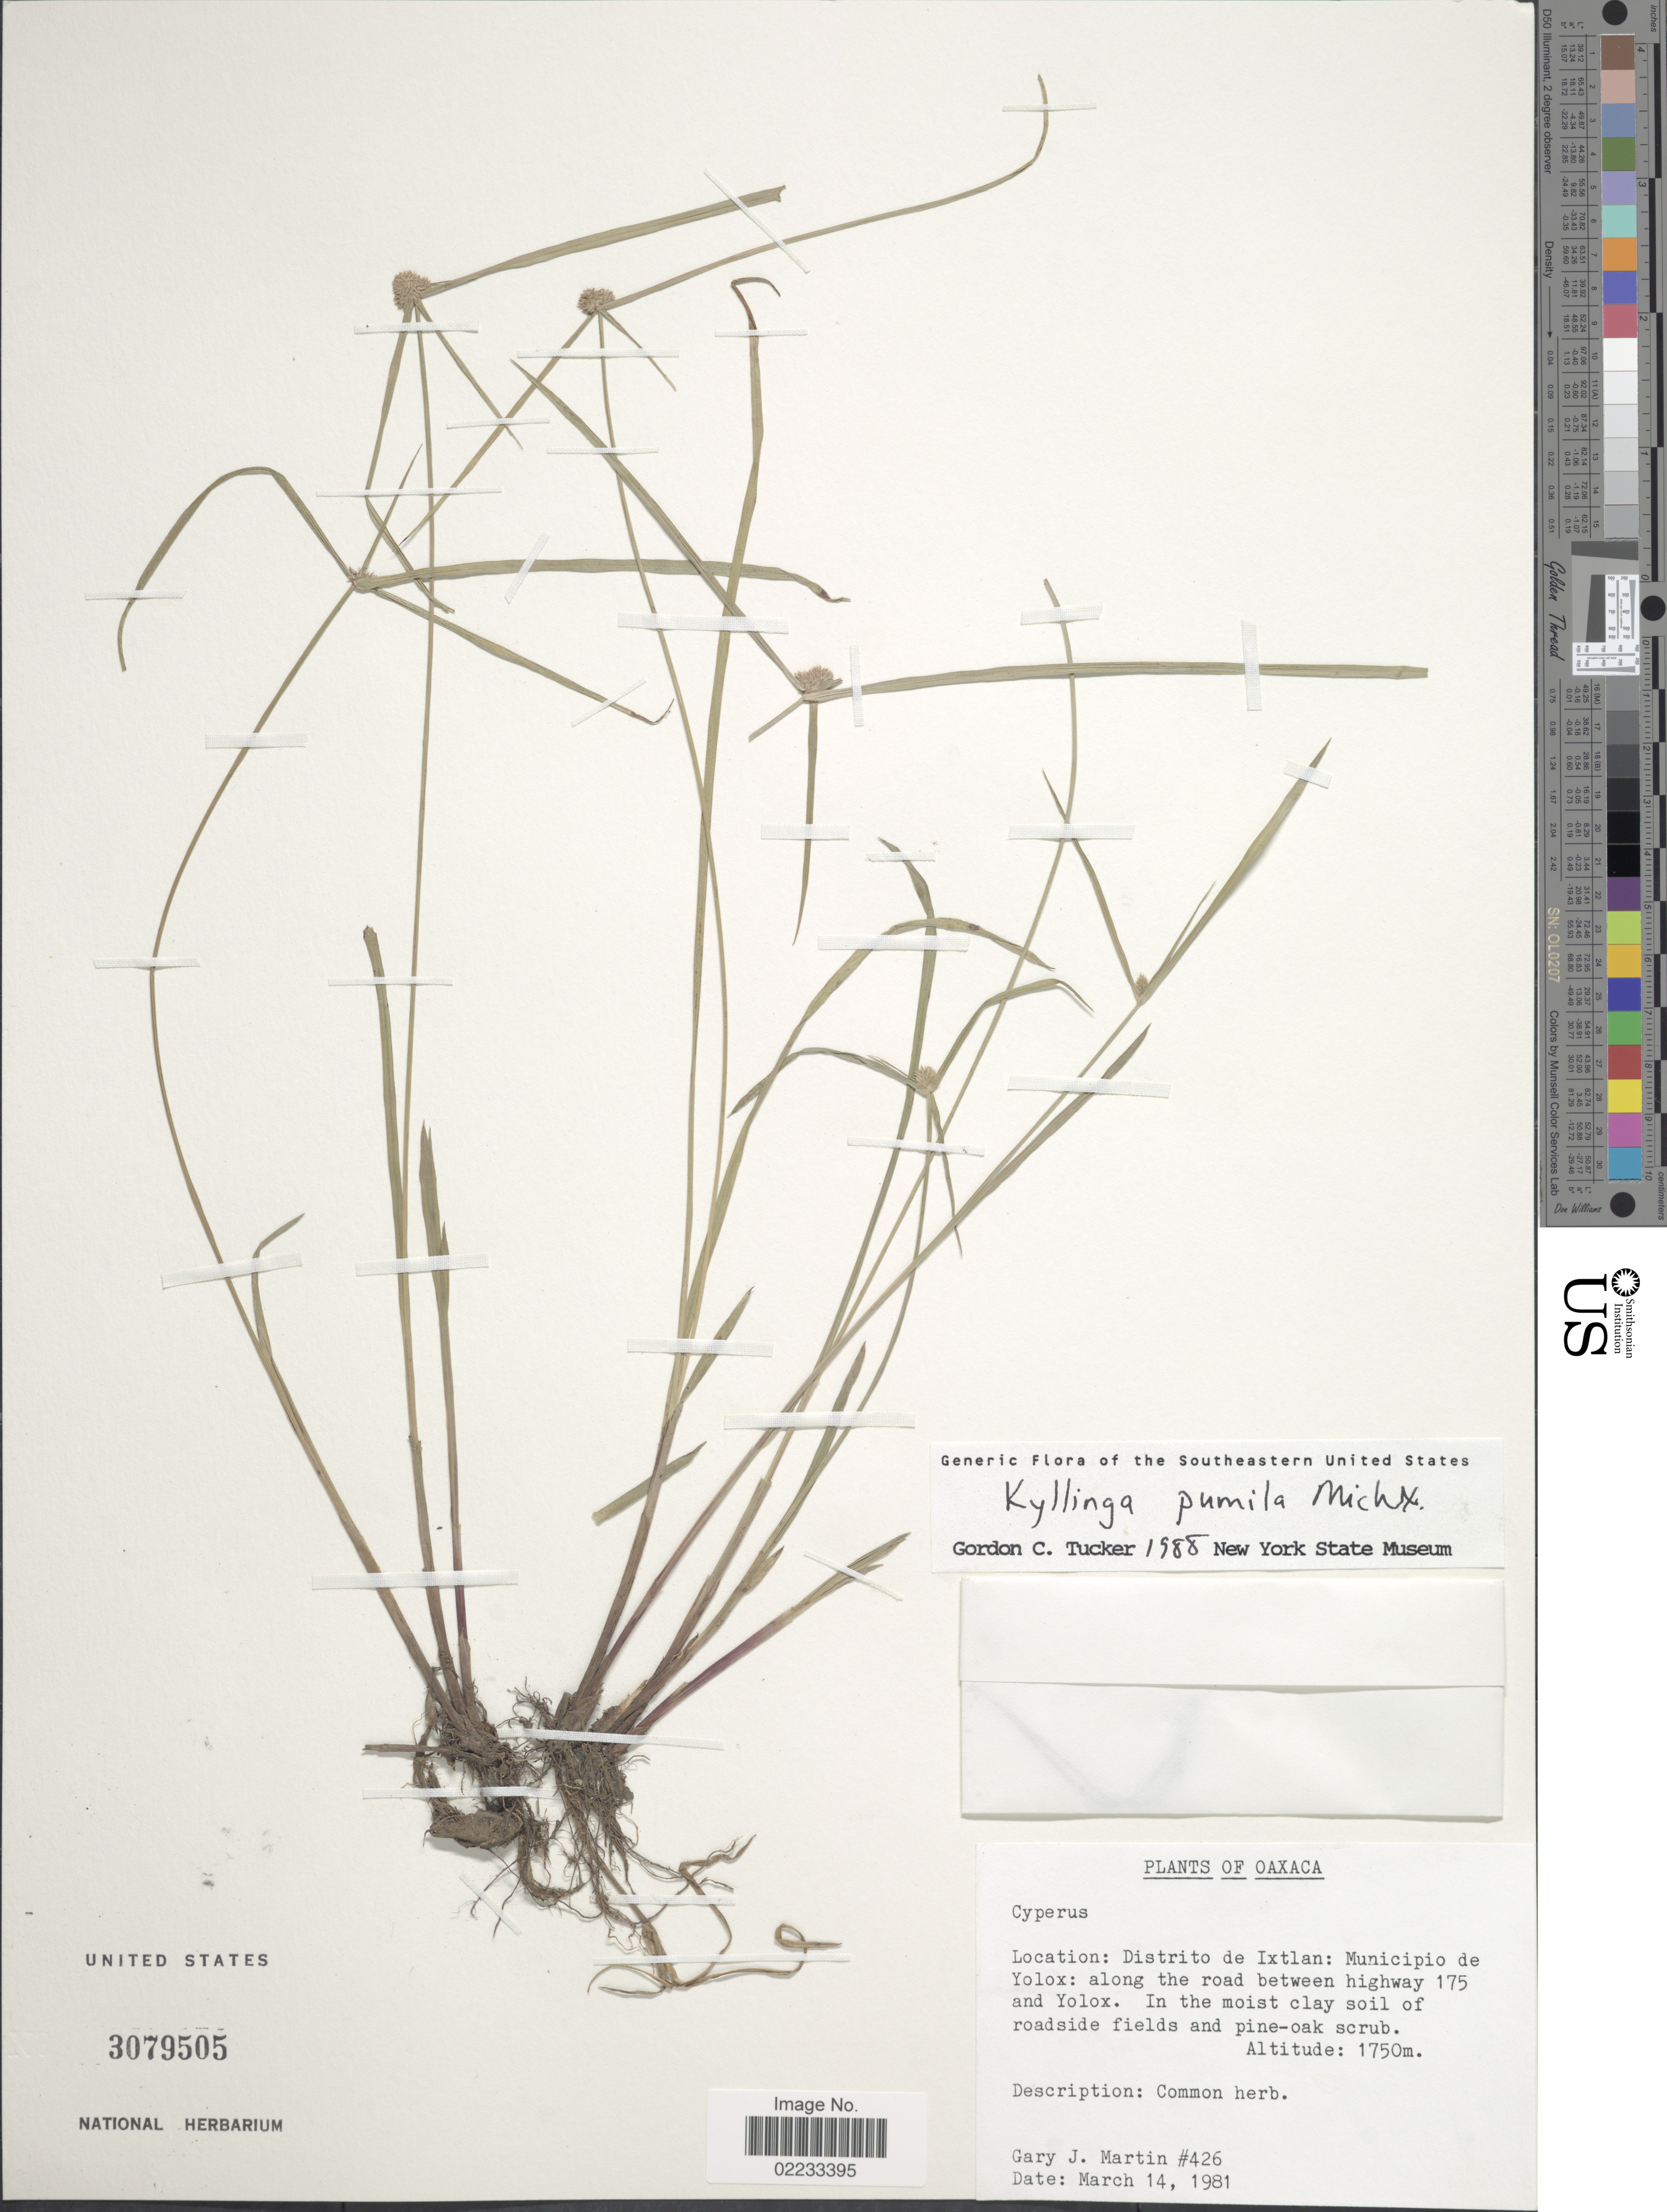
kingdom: Plantae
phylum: Tracheophyta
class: Liliopsida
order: Poales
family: Cyperaceae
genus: Cyperus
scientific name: Cyperus hortensis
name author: (Salzm. ex Steud.) Dorr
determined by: Strong, Mark T., (BOT), Smithsonian Institution - National Museum of Natural History (UNITED STATES)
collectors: G. J. Martin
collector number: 426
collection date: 1981-03-14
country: Mexico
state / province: Oaxaca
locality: Distrito de Ixtlan: Municipio de Yolox: along the road between highway 175 and Yolox.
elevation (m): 1750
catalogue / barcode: US 3079505